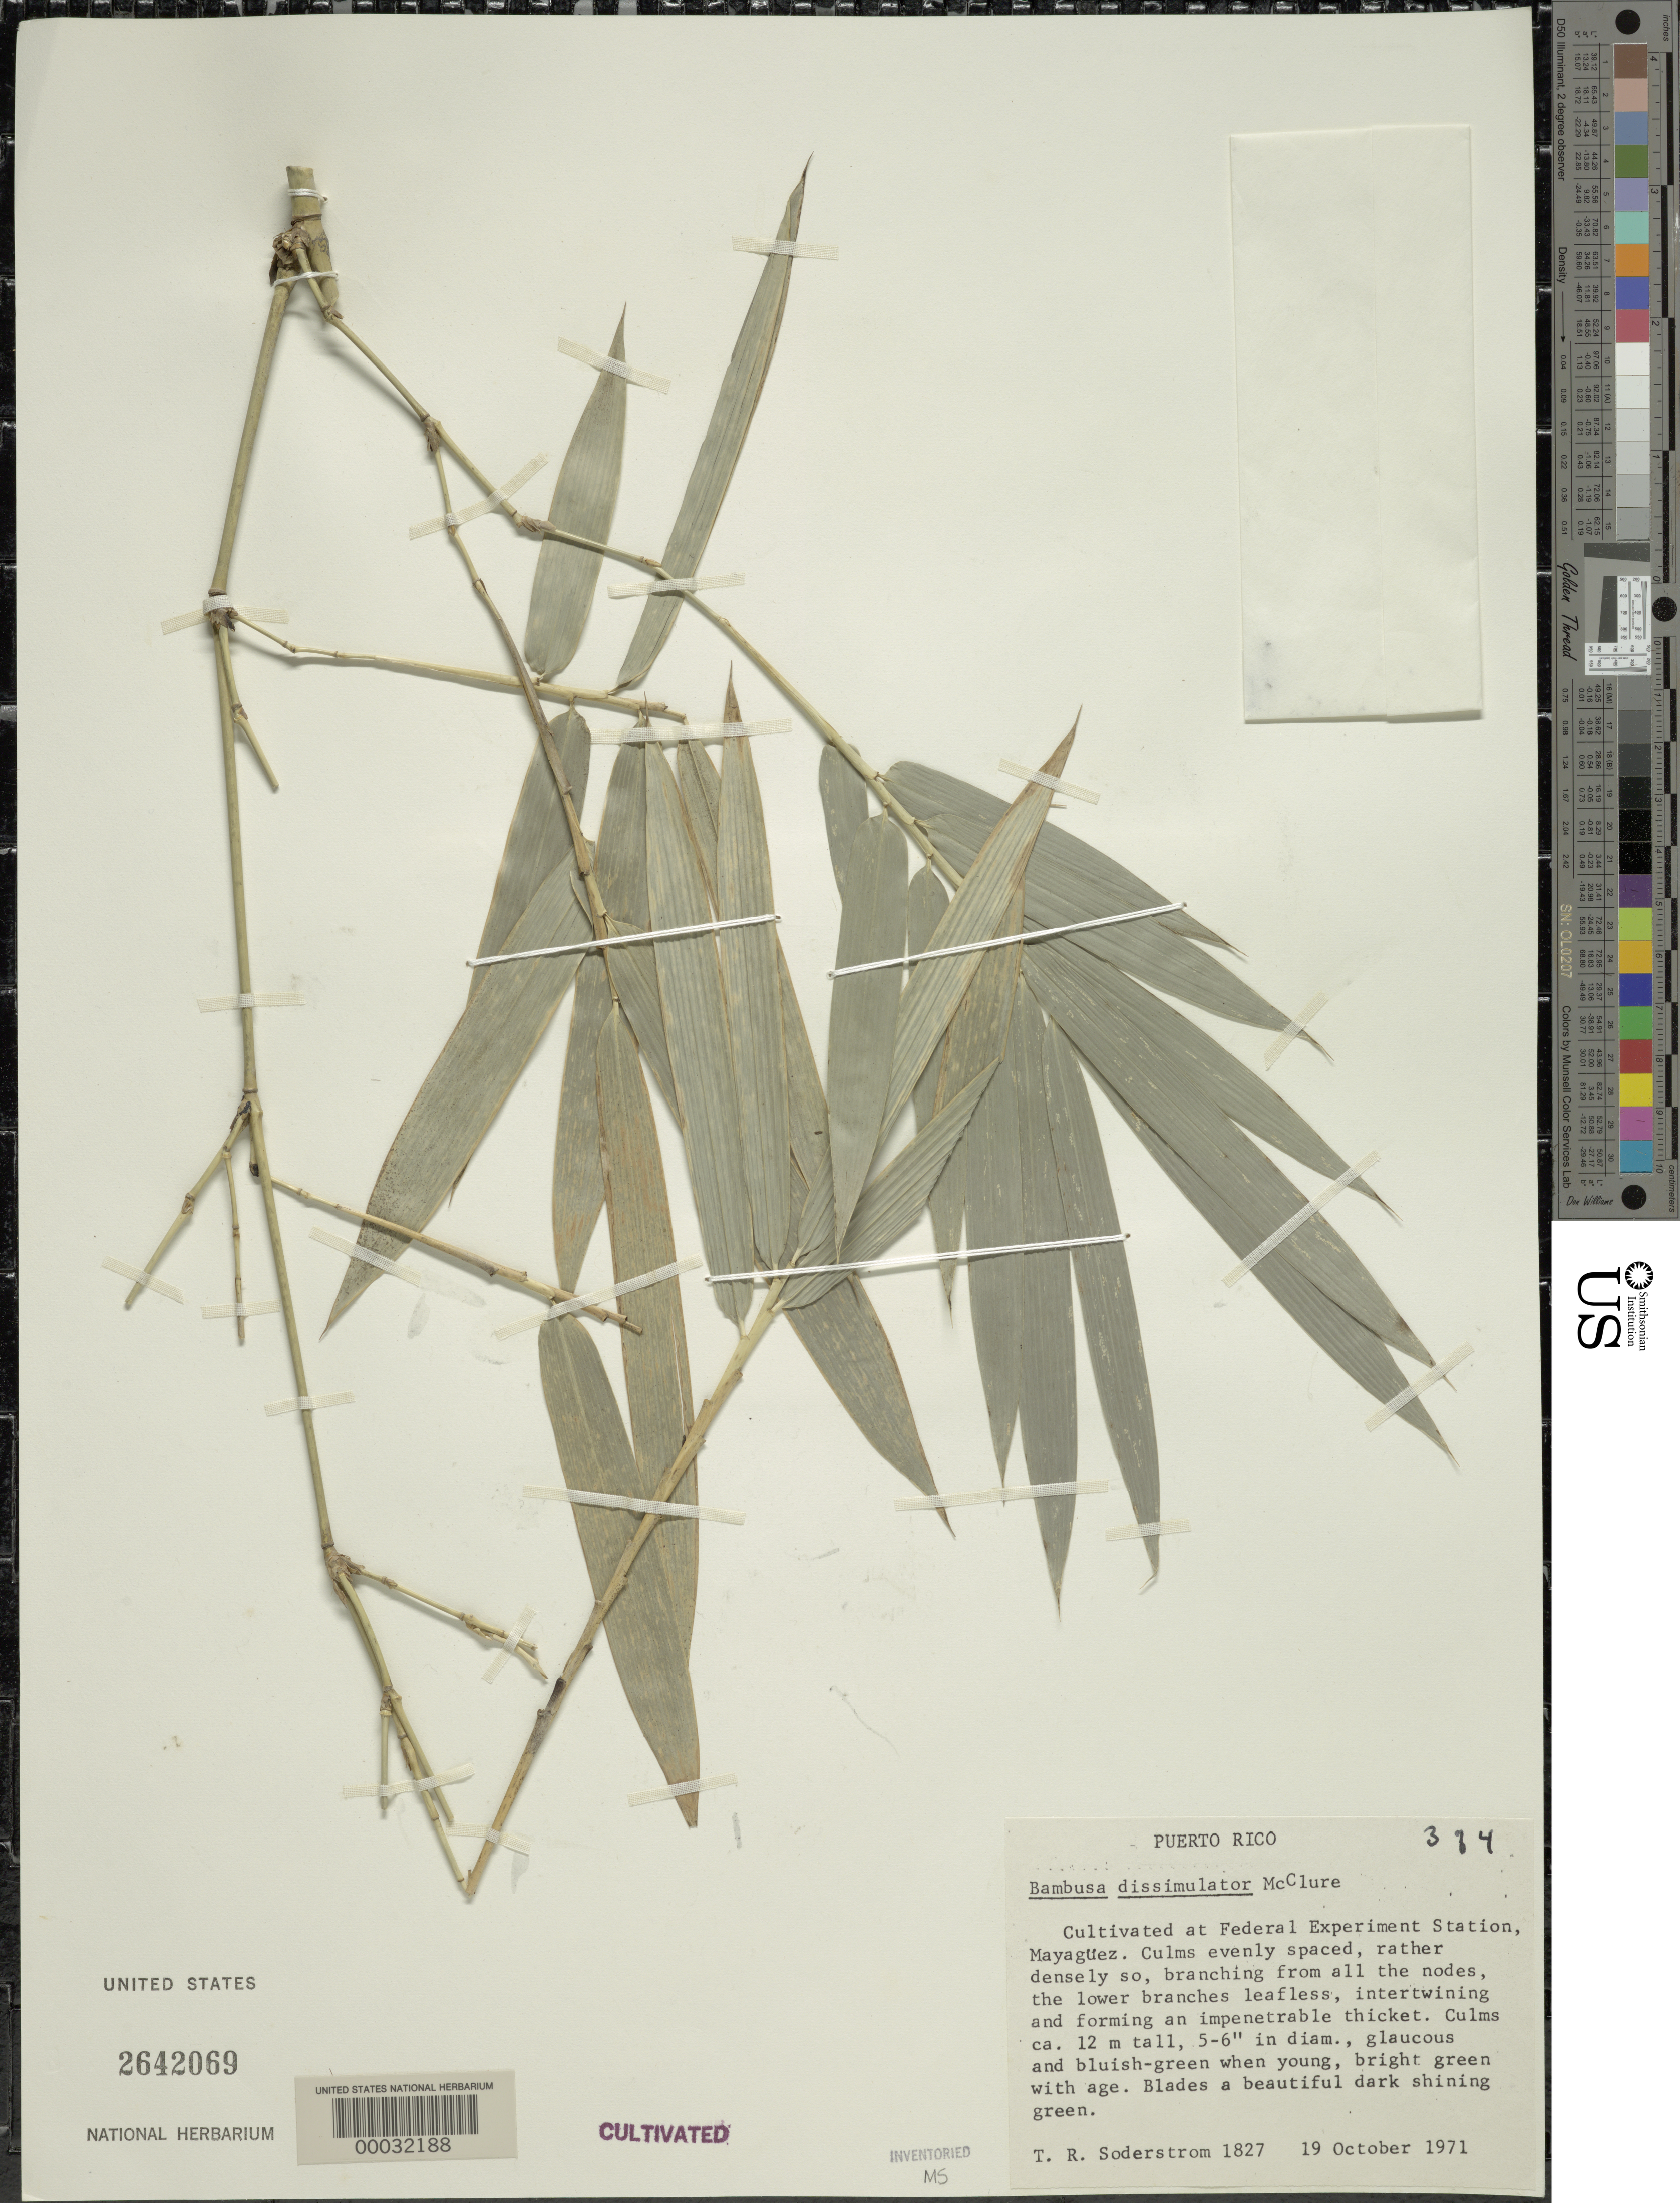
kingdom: Plantae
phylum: Tracheophyta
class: Liliopsida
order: Poales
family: Poaceae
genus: Bambusa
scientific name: Bambusa dissimulator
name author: McClure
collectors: T. R. Soderstrom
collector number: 1827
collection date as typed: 19 Oct 1971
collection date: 1971-10-19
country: Puerto Rico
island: Greater Antilles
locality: Federal experimental station-mayaguez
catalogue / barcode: US 2642069